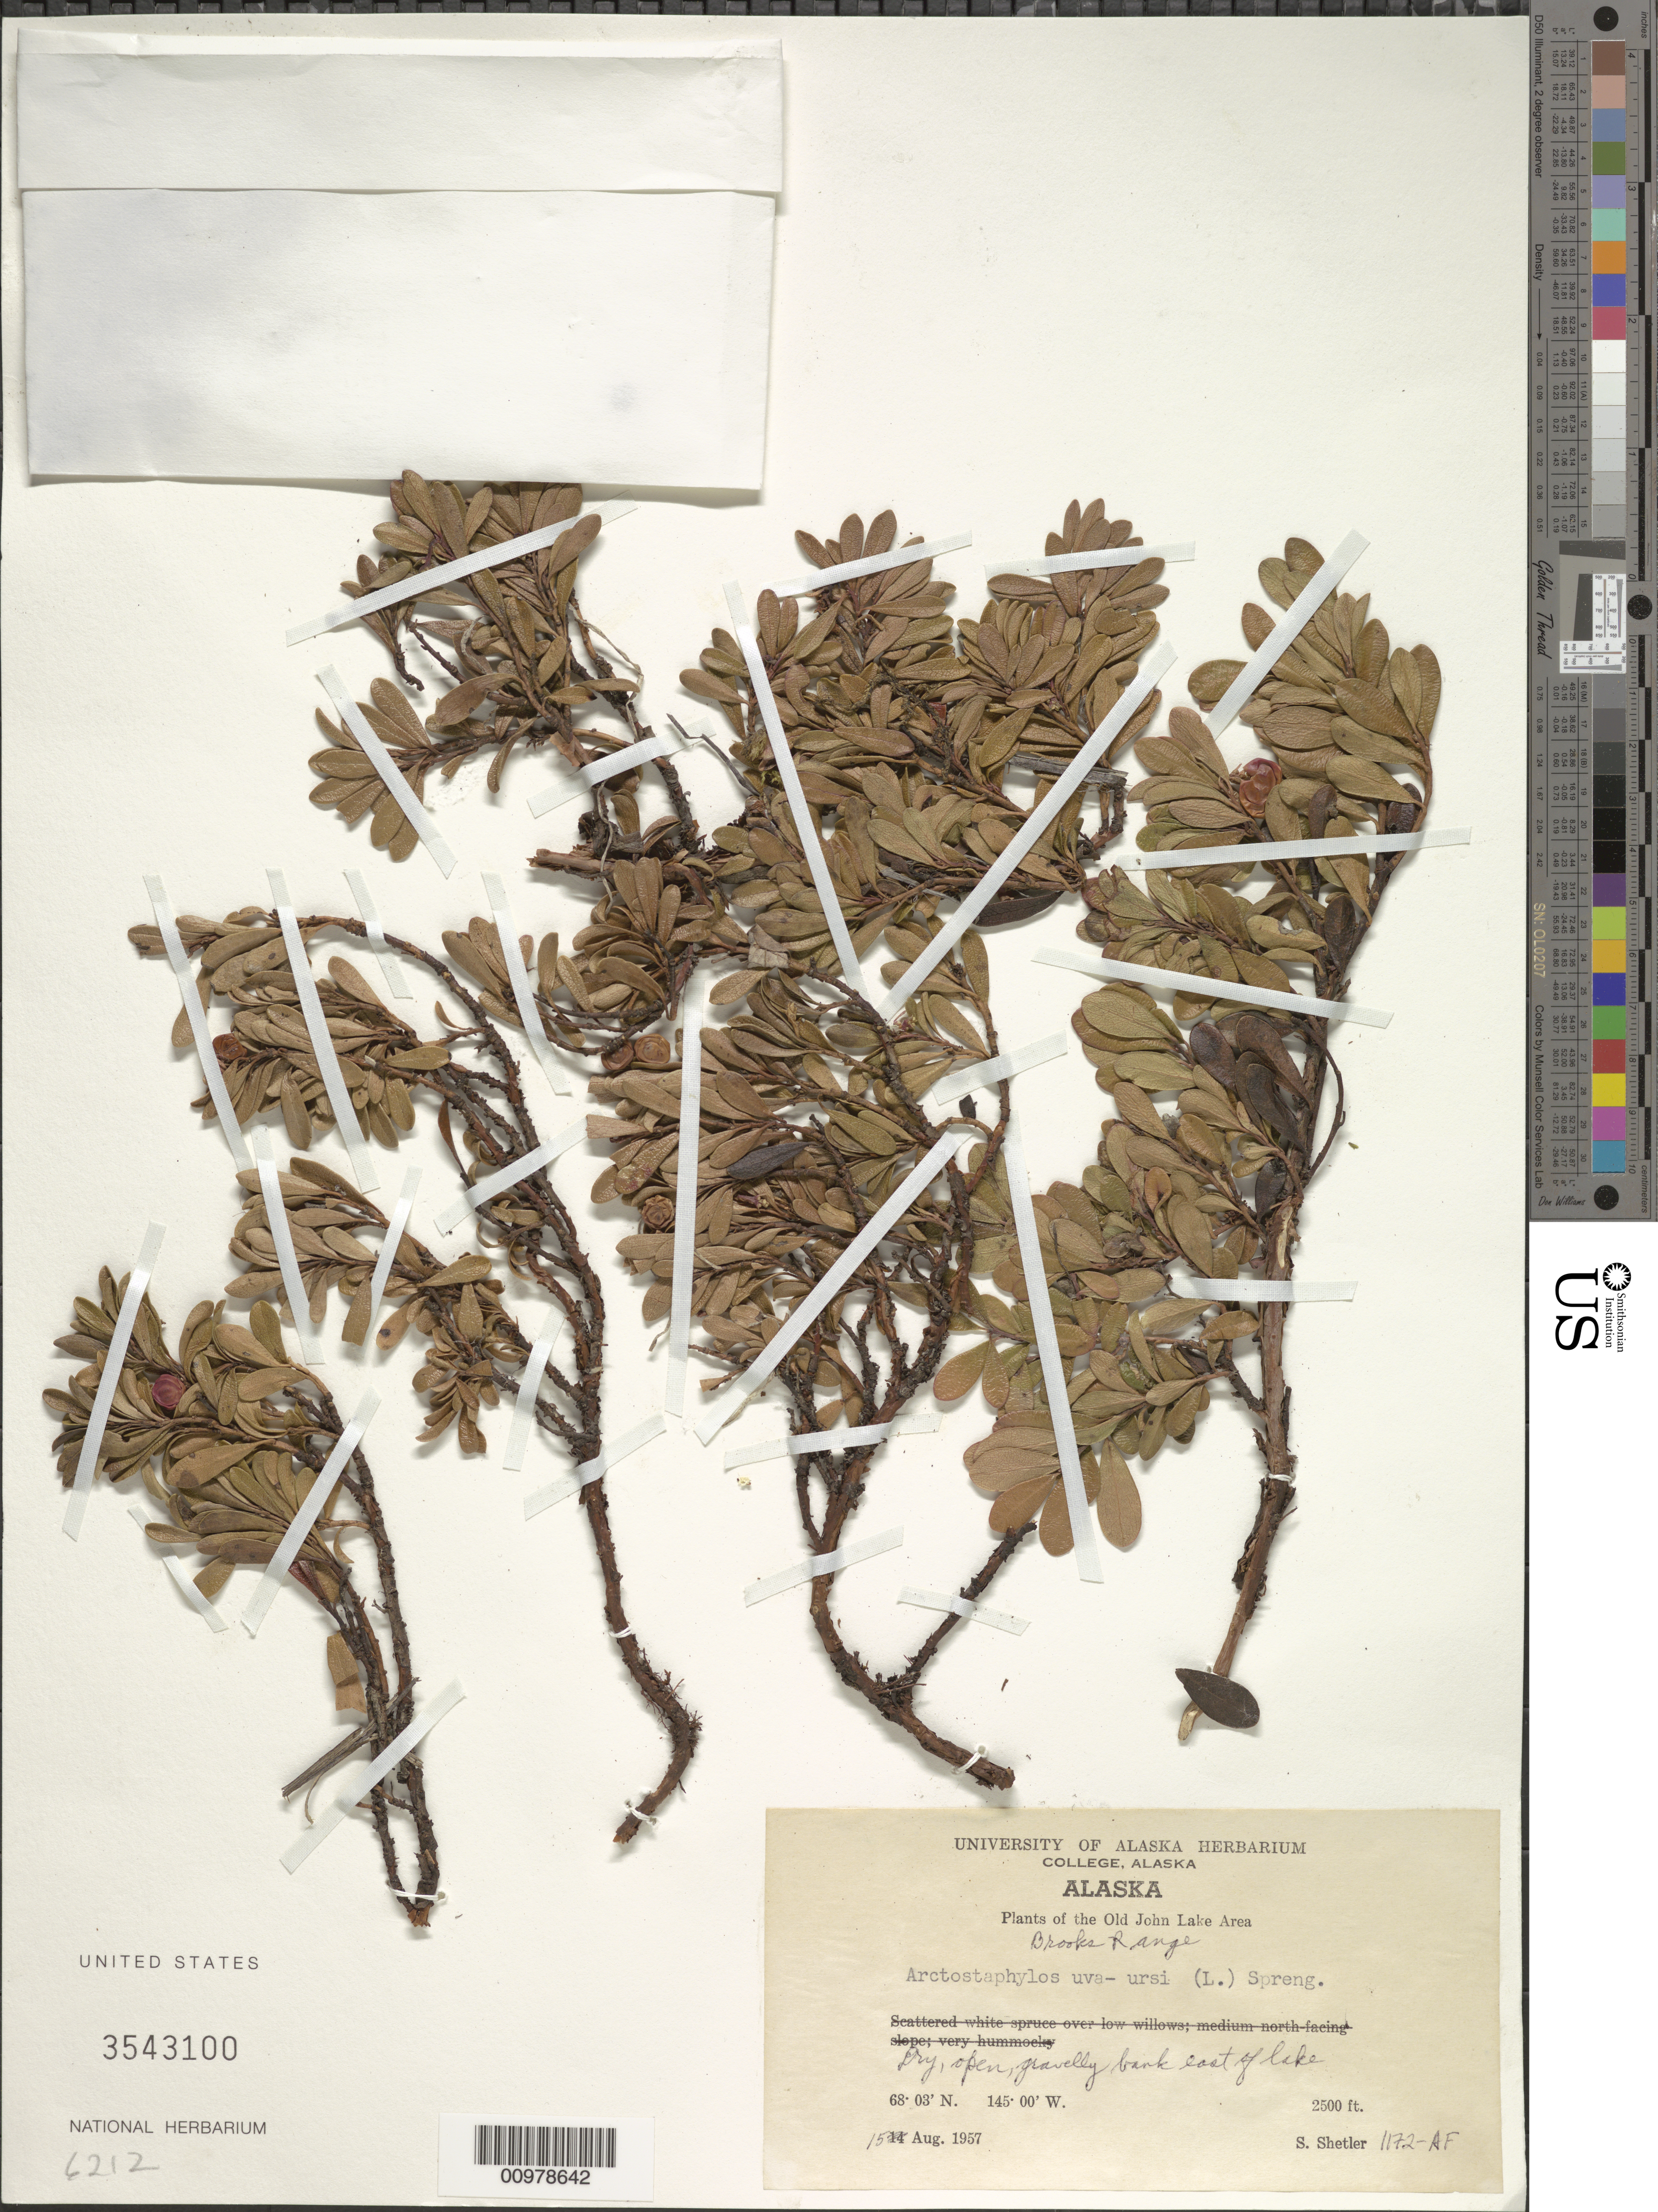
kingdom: Plantae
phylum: Tracheophyta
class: Magnoliopsida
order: Ericales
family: Ericaceae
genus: Arctostaphylos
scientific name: Arctostaphylos uva-ursi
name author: (L.) Spreng.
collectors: S. Shetler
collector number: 1172-AF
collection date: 1957-08-15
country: United States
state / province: Alaska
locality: Old John Lake Area. Brooks Range. Dry, open, gravelly bank east of lake.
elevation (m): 762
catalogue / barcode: US 3543100